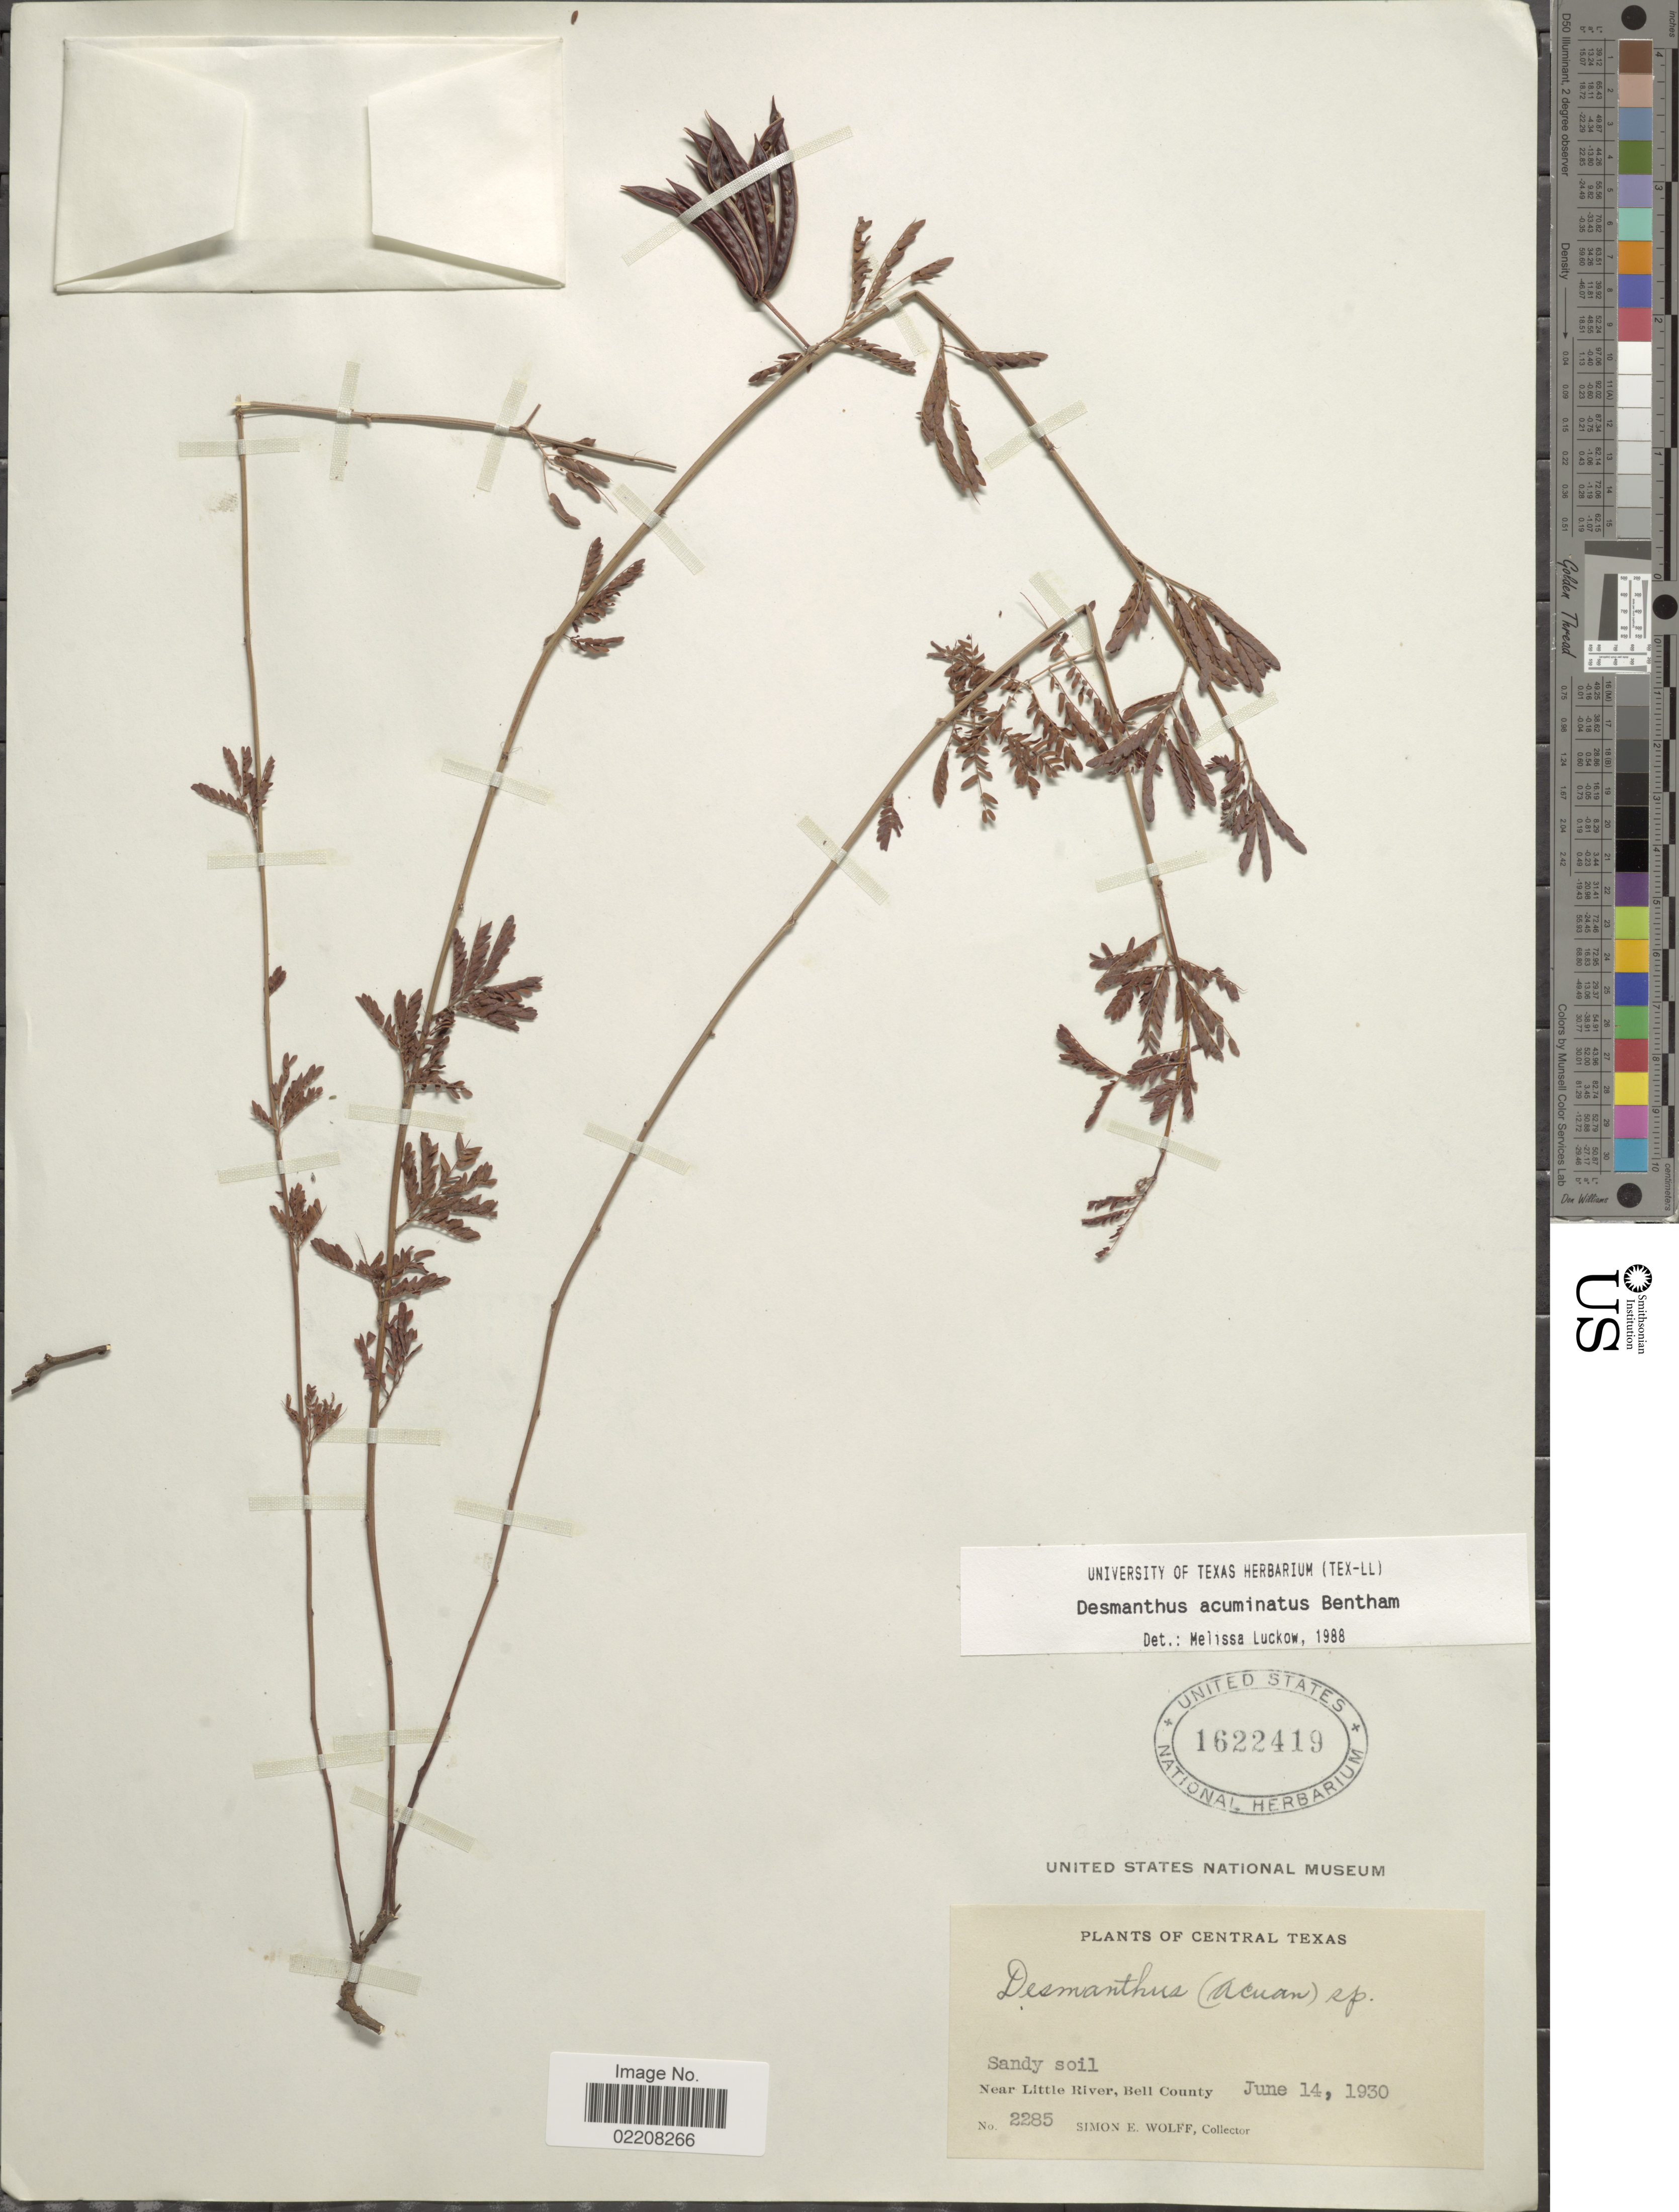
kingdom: Plantae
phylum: Tracheophyta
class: Magnoliopsida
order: Fabales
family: Fabaceae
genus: Desmanthus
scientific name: Desmanthus acuminatus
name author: Benth.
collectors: S. E. Wolff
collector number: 2285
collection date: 1930-06-14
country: United States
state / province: Texas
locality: Central Texas. Near Little River, Bell County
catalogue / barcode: US 1622419